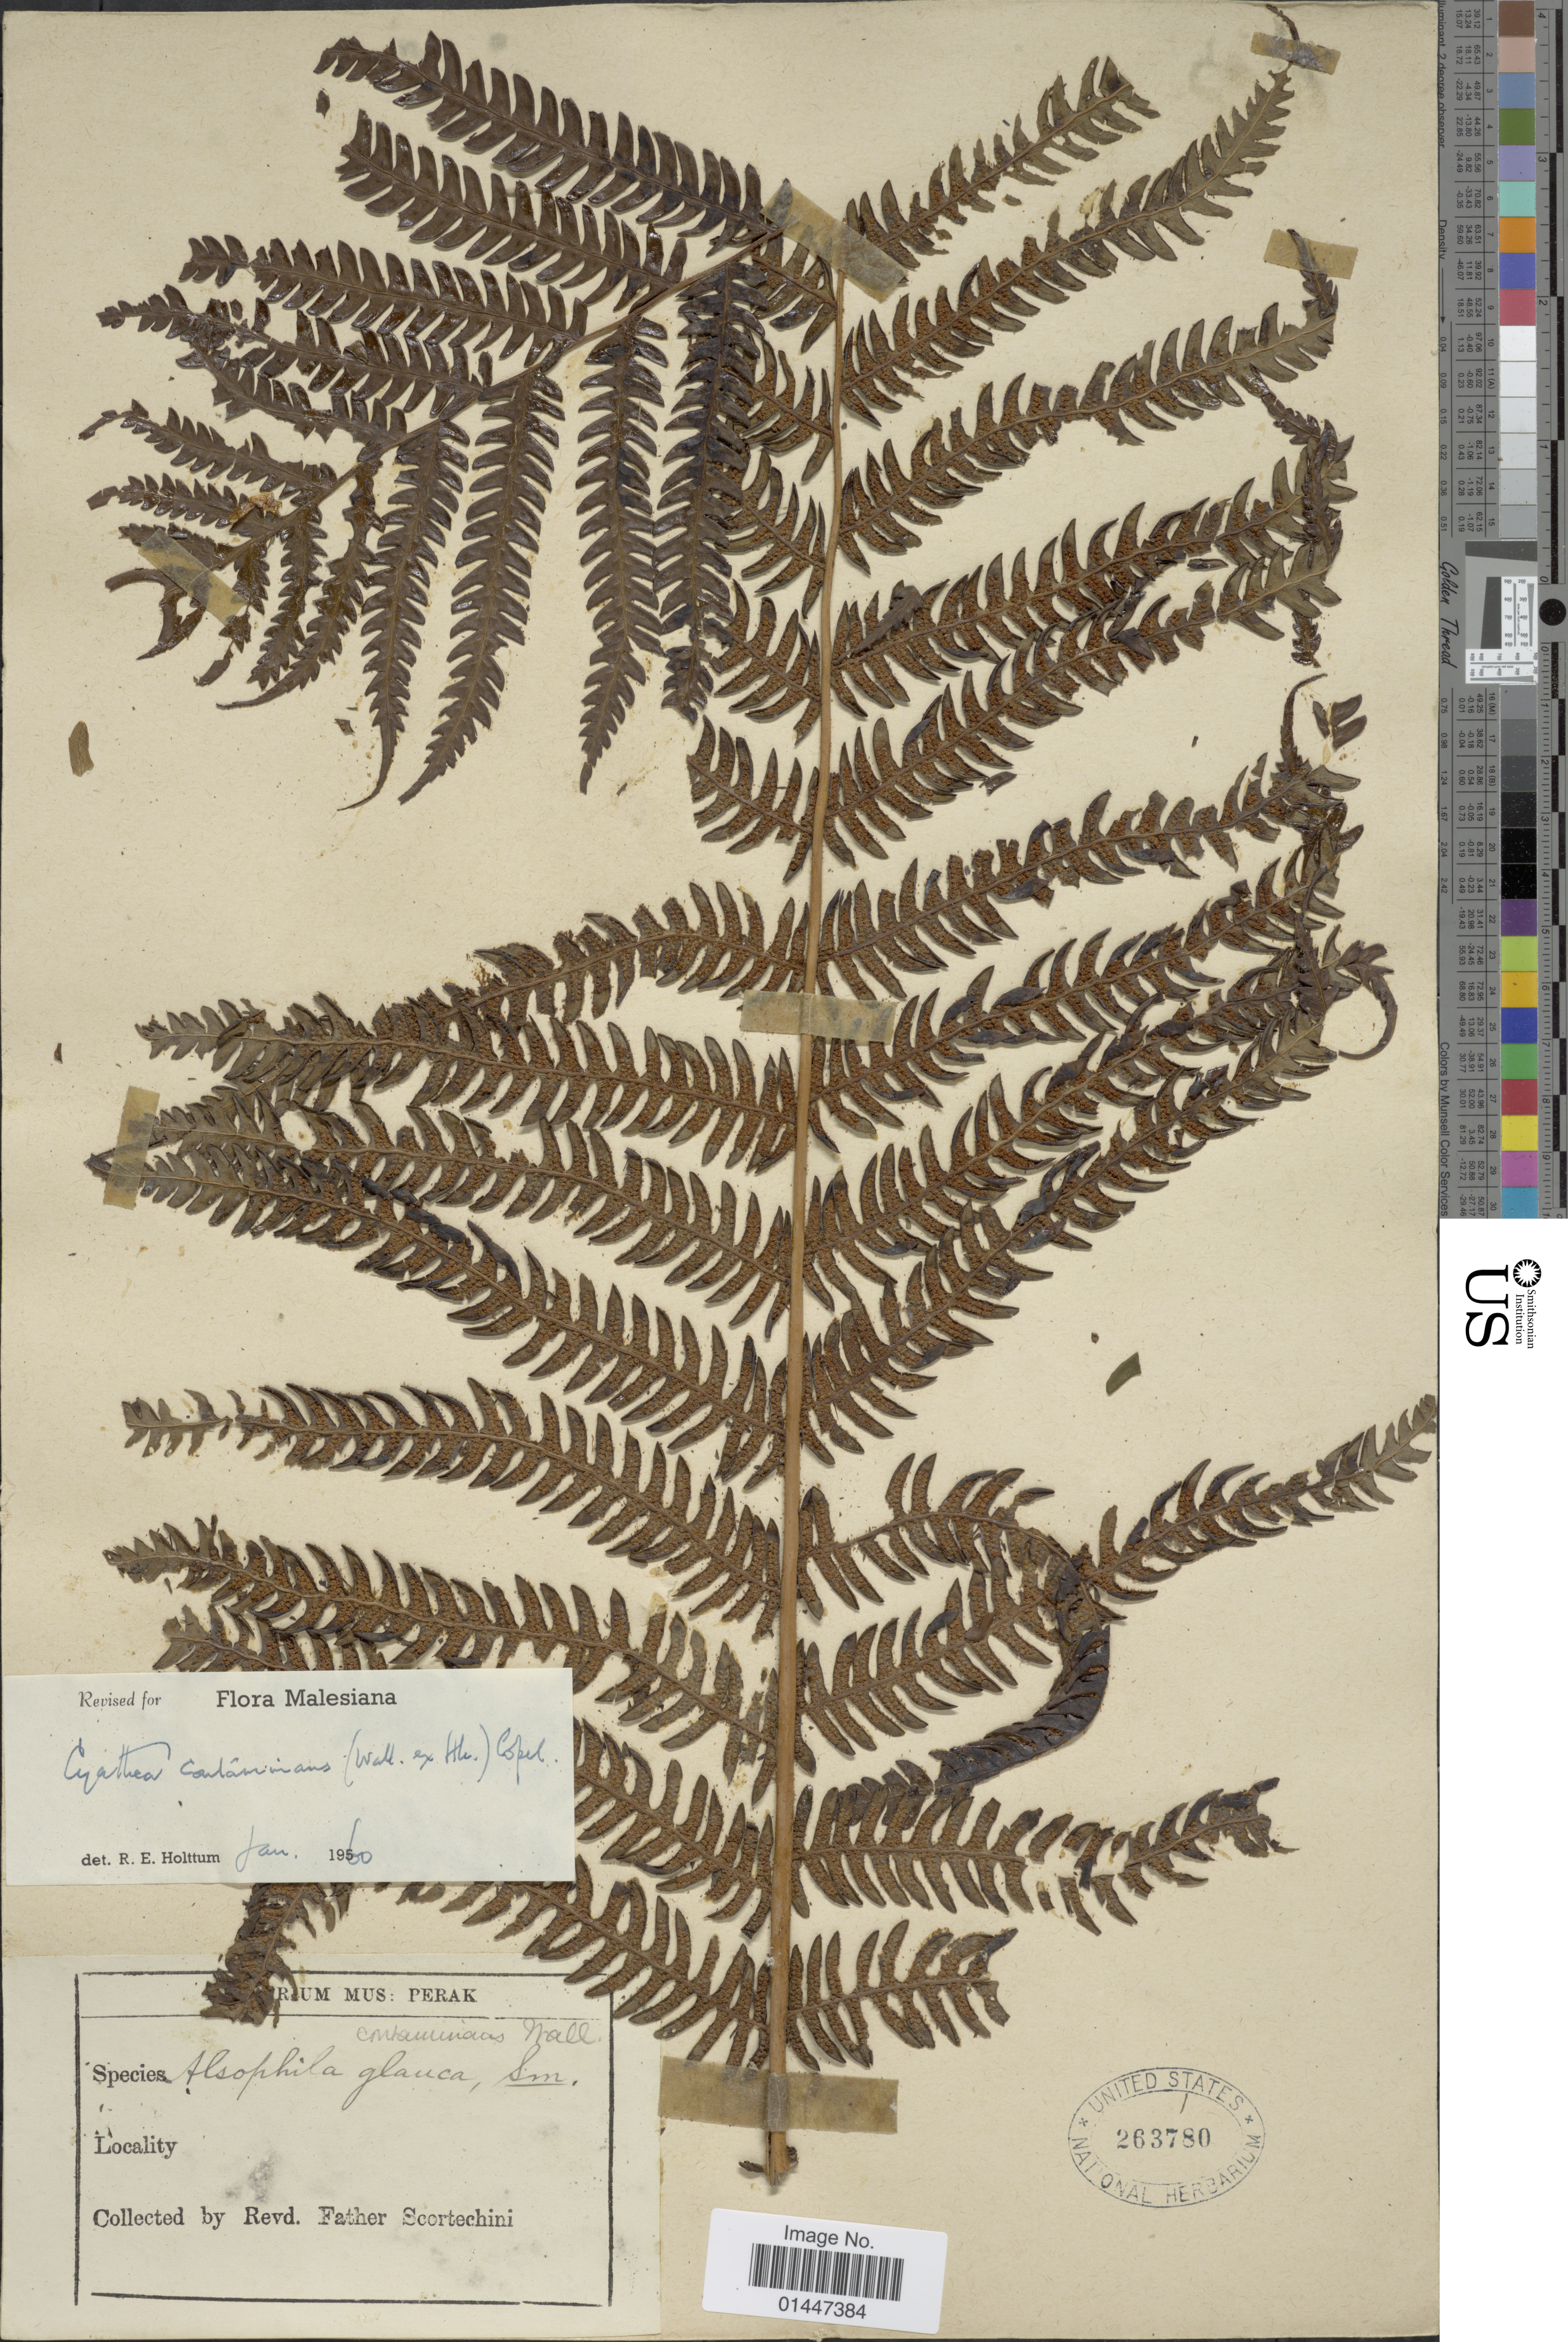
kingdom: Plantae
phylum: Tracheophyta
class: Polypodiopsida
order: Cyatheales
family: Cyatheaceae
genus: Sphaeropteris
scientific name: Sphaeropteris glauca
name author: (Blume) R.M. Tryon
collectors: Fr. Scortechini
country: Malaysia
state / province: Perak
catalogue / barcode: US 263780